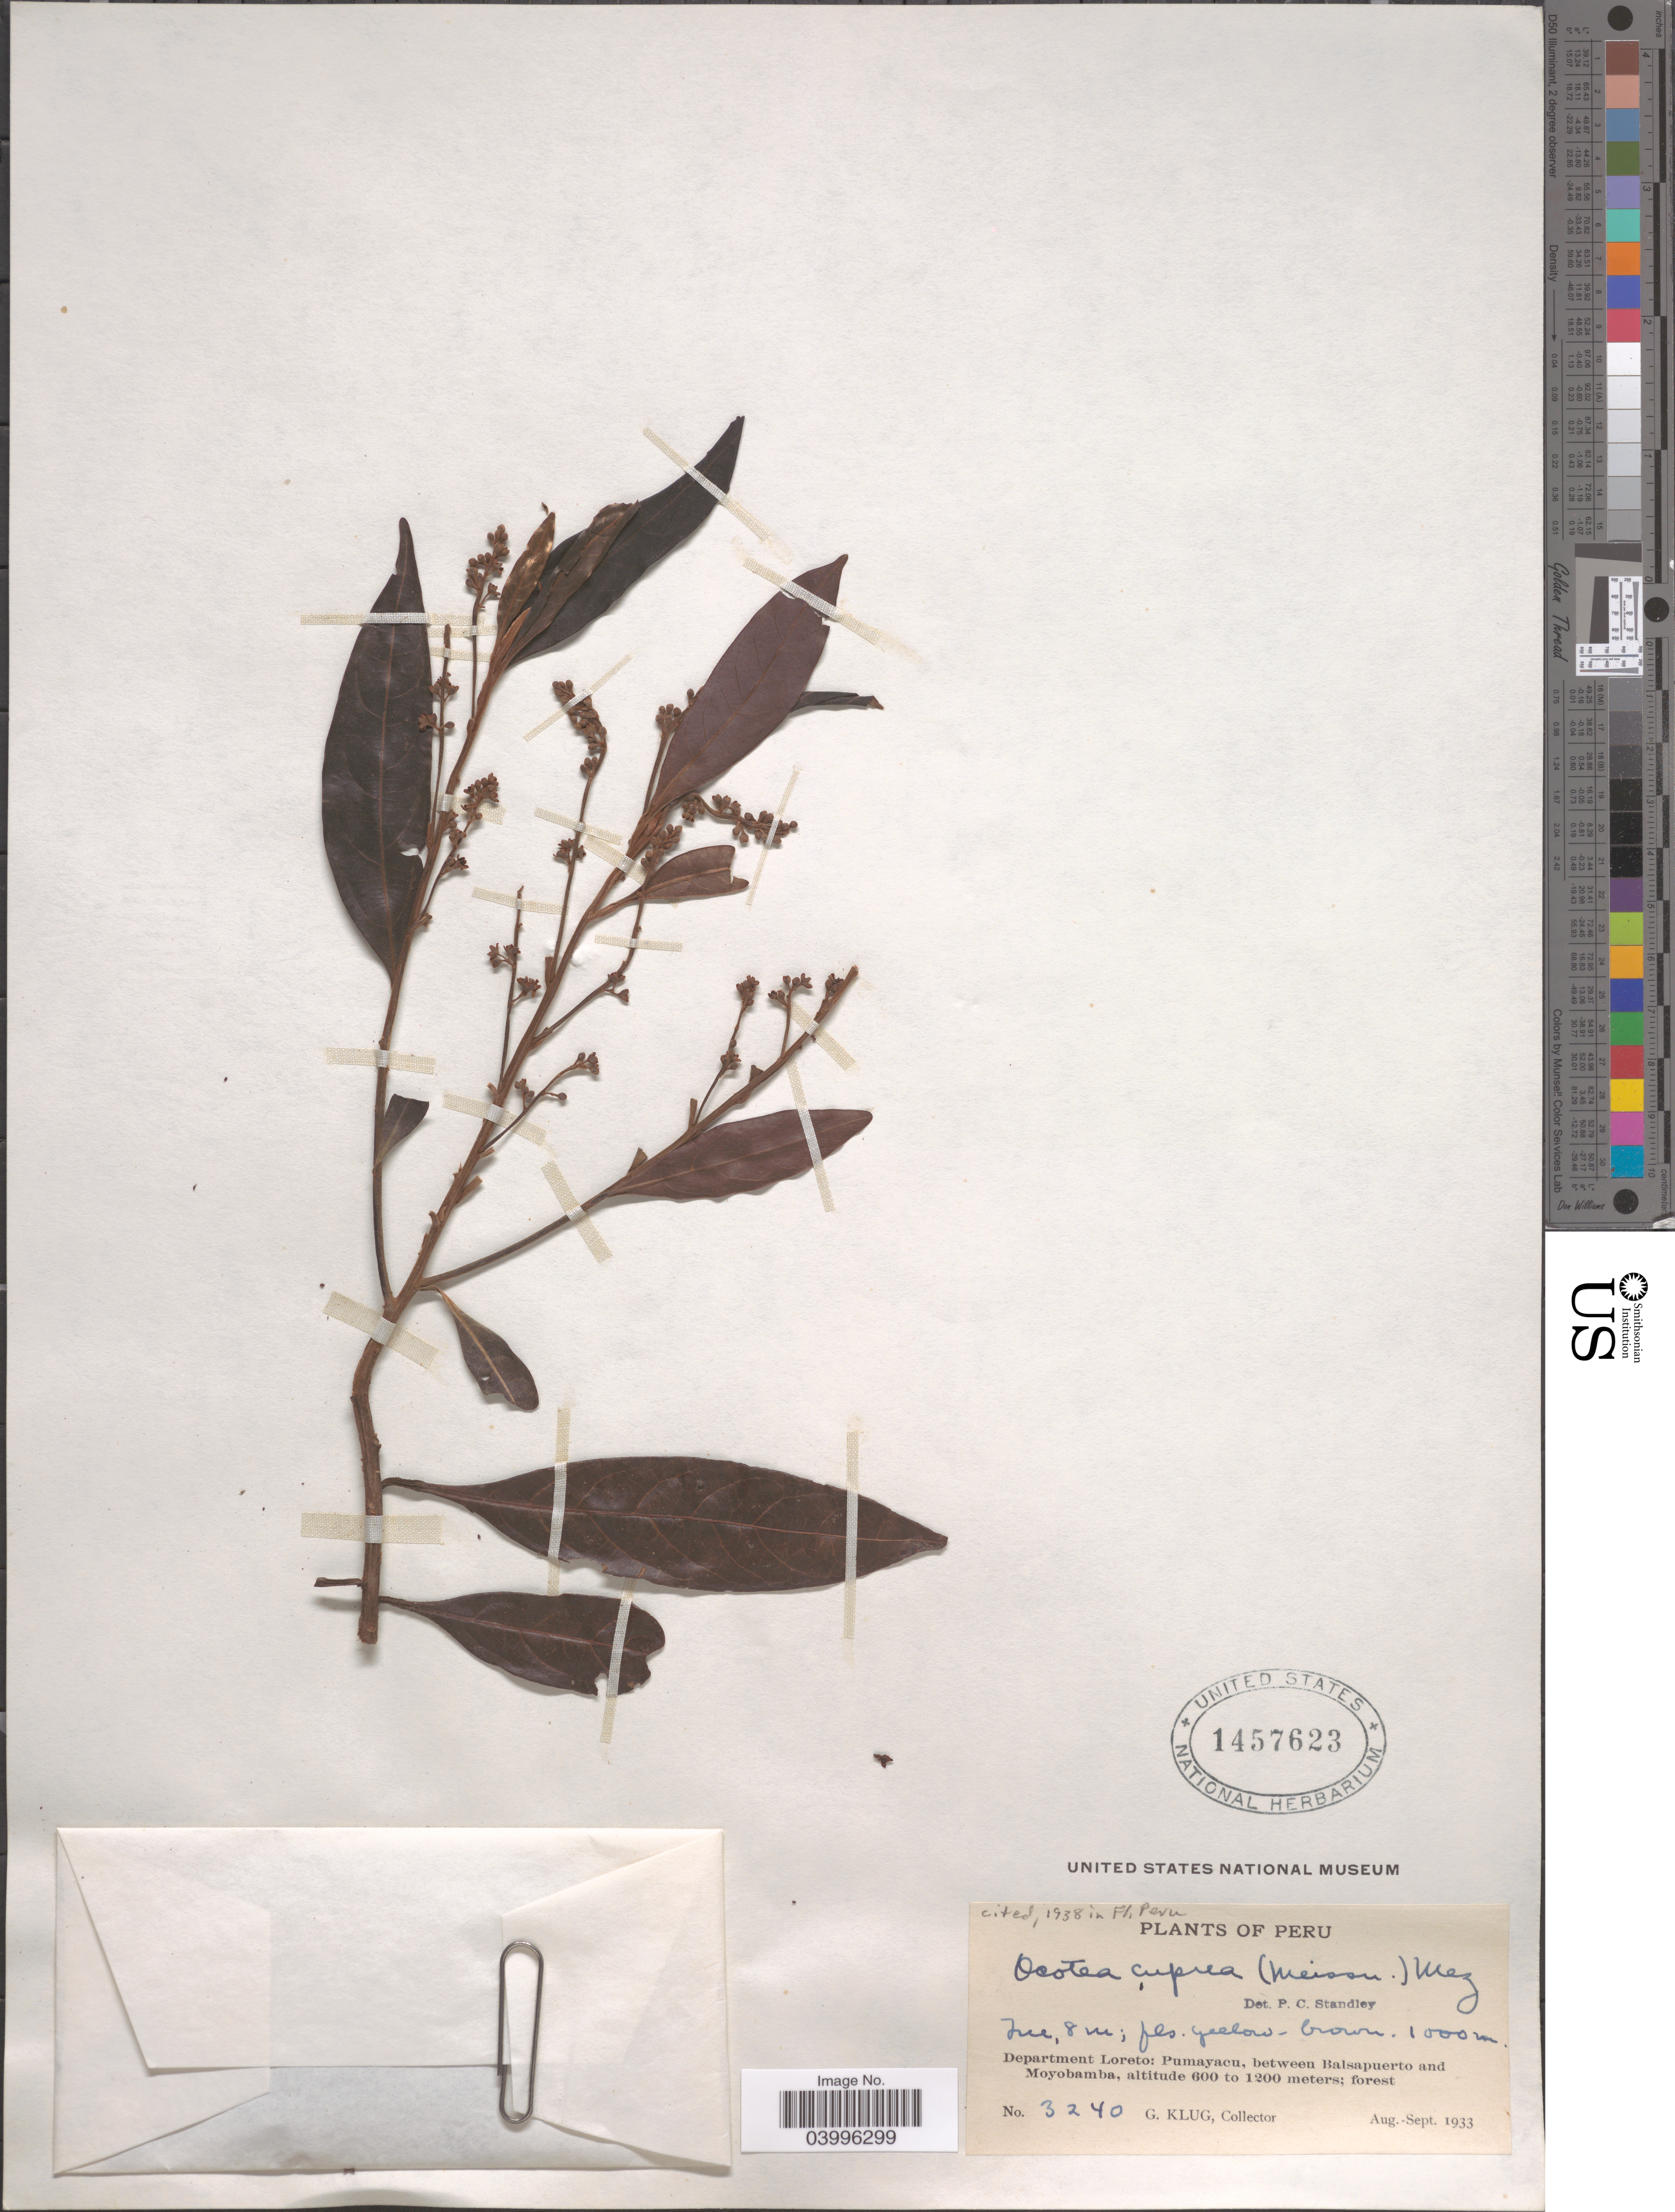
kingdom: Plantae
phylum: Tracheophyta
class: Magnoliopsida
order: Laurales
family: Lauraceae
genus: Ocotea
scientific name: Ocotea cuprea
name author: (Meisn.) Mez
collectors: G. Klug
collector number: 3240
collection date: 1933-08/1933-09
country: Peru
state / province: Loreto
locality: Department Loreto: Pumayacu, between Balsapuerto and Moyobamba.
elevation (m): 1000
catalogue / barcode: US 1457623